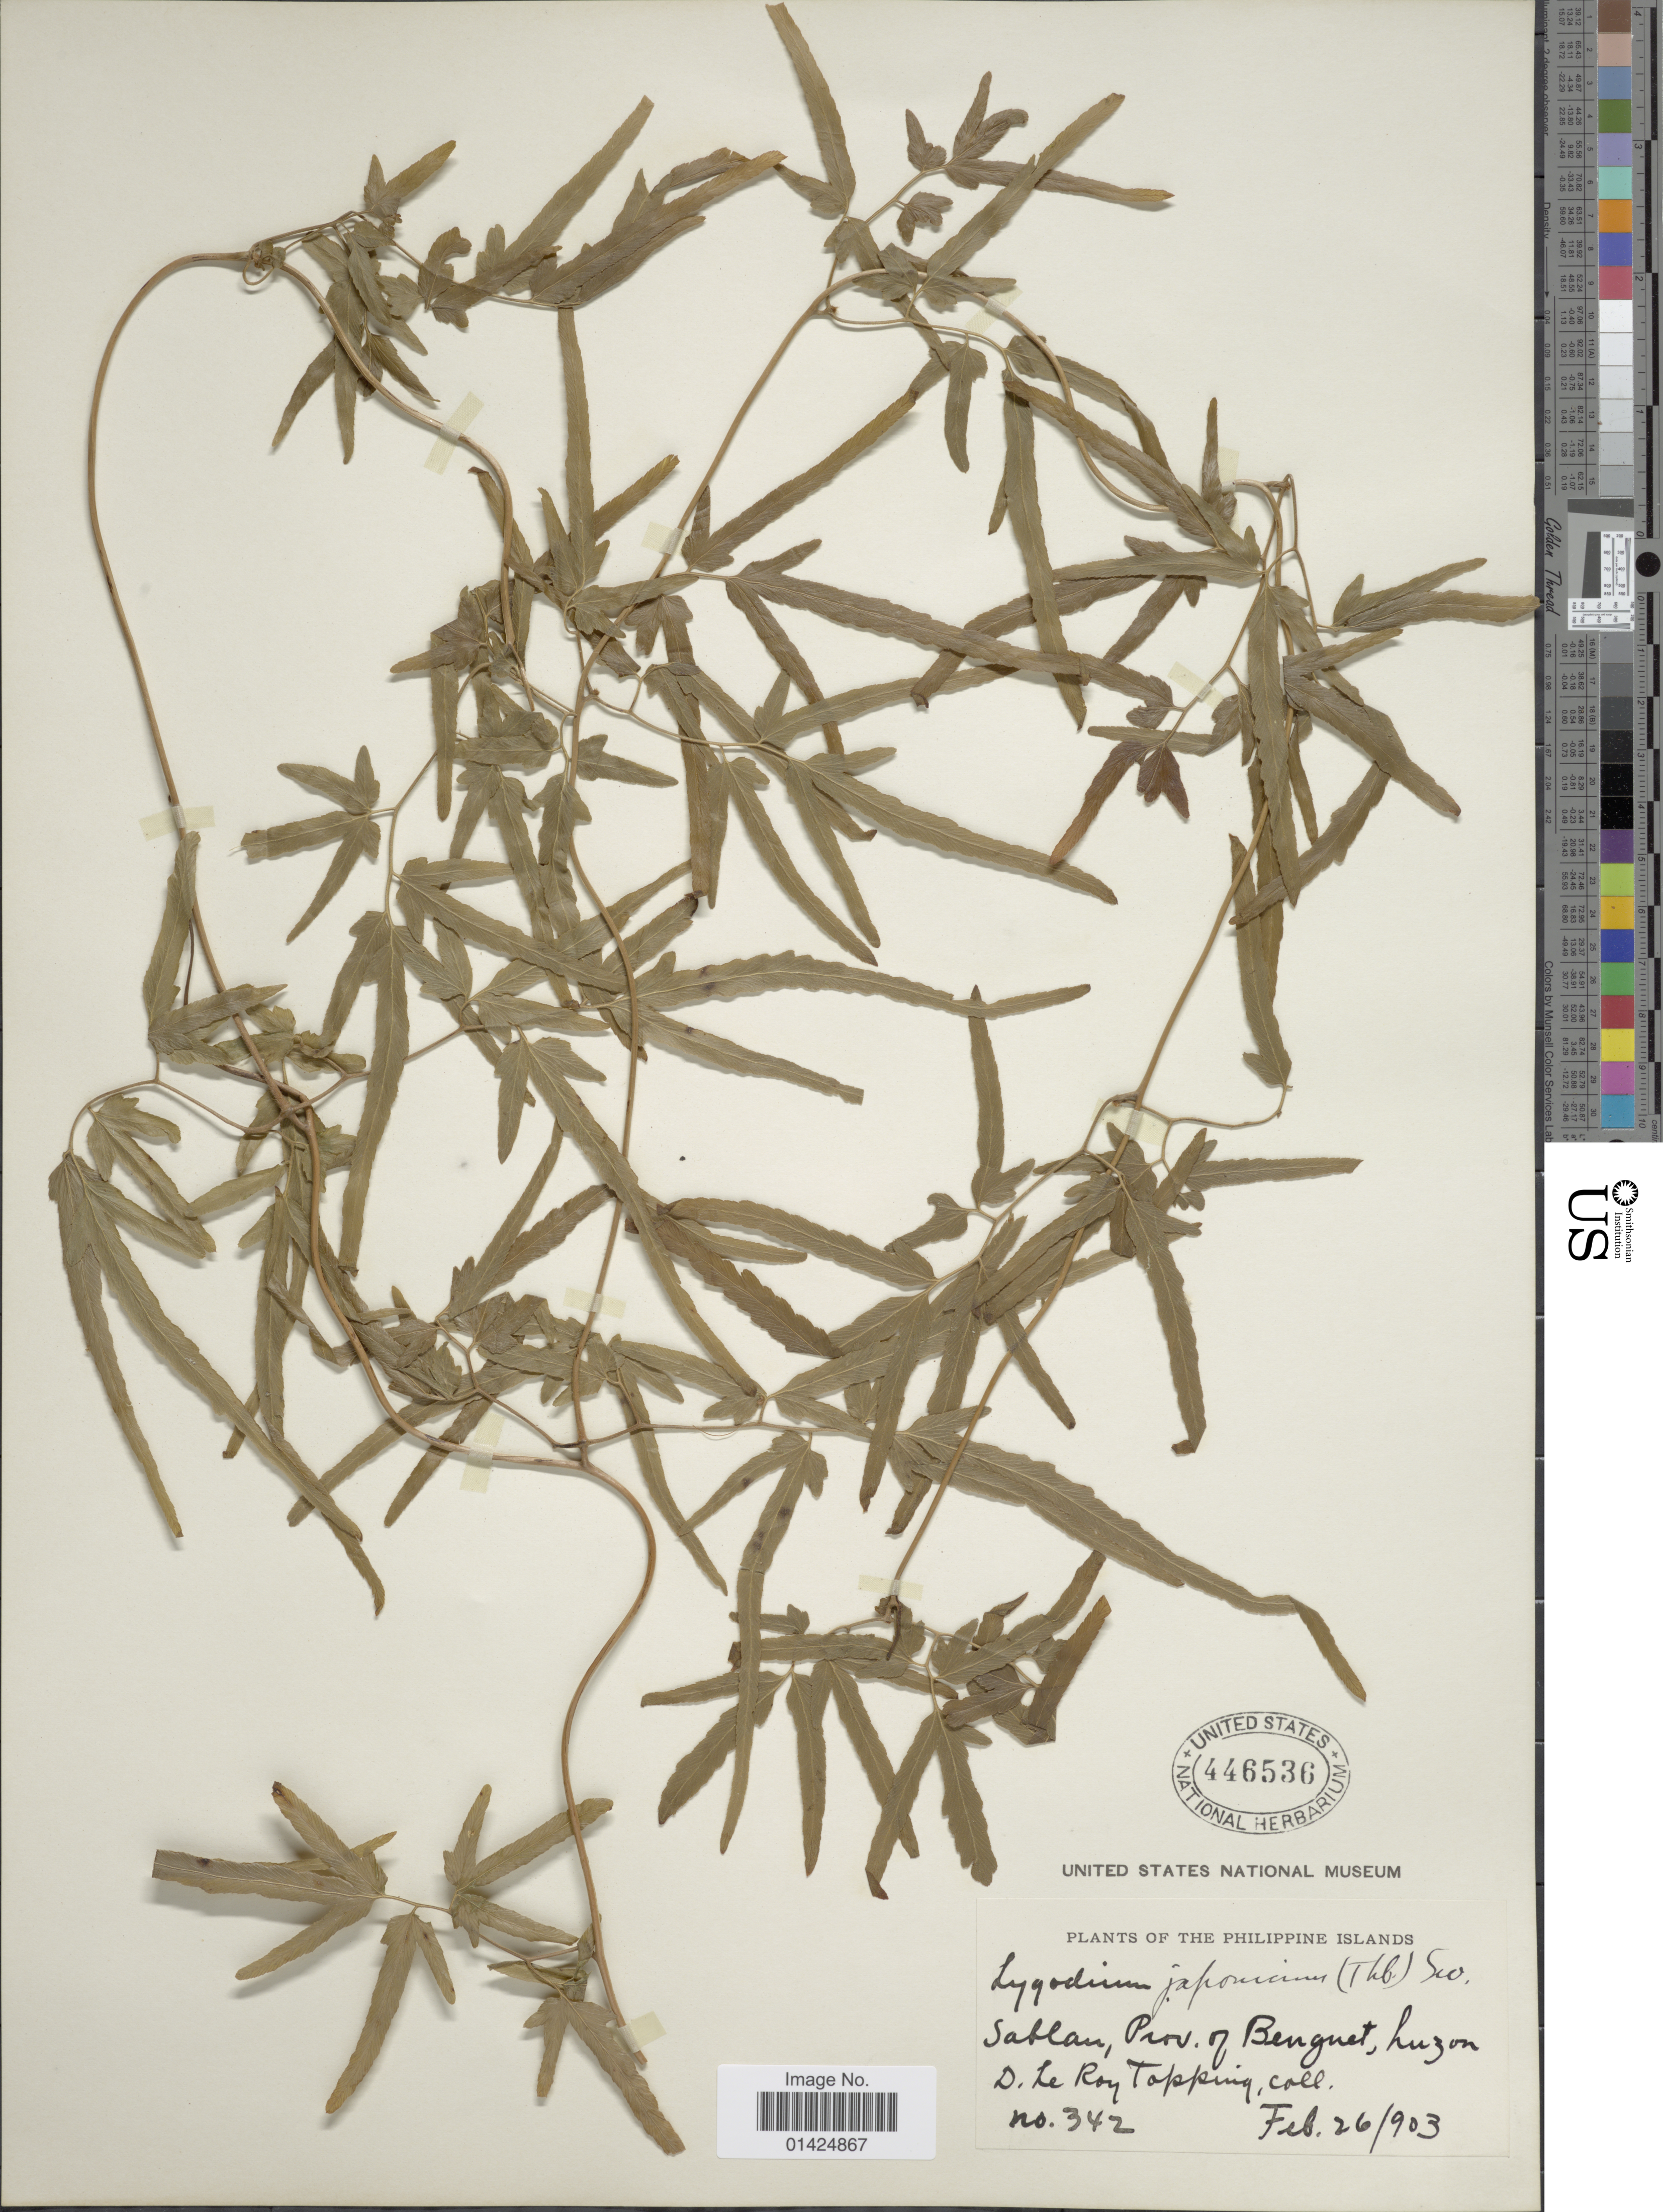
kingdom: Plantae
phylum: Tracheophyta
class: Polypodiopsida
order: Schizaeales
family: Lygodiaceae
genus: Lygodium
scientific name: Lygodium japonicum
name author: (Thunb.) Sw.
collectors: D. L. Topping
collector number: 342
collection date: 1903-02-26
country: Philippines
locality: Sablan, Prov. of Benguet, Luzon.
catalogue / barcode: US 446536